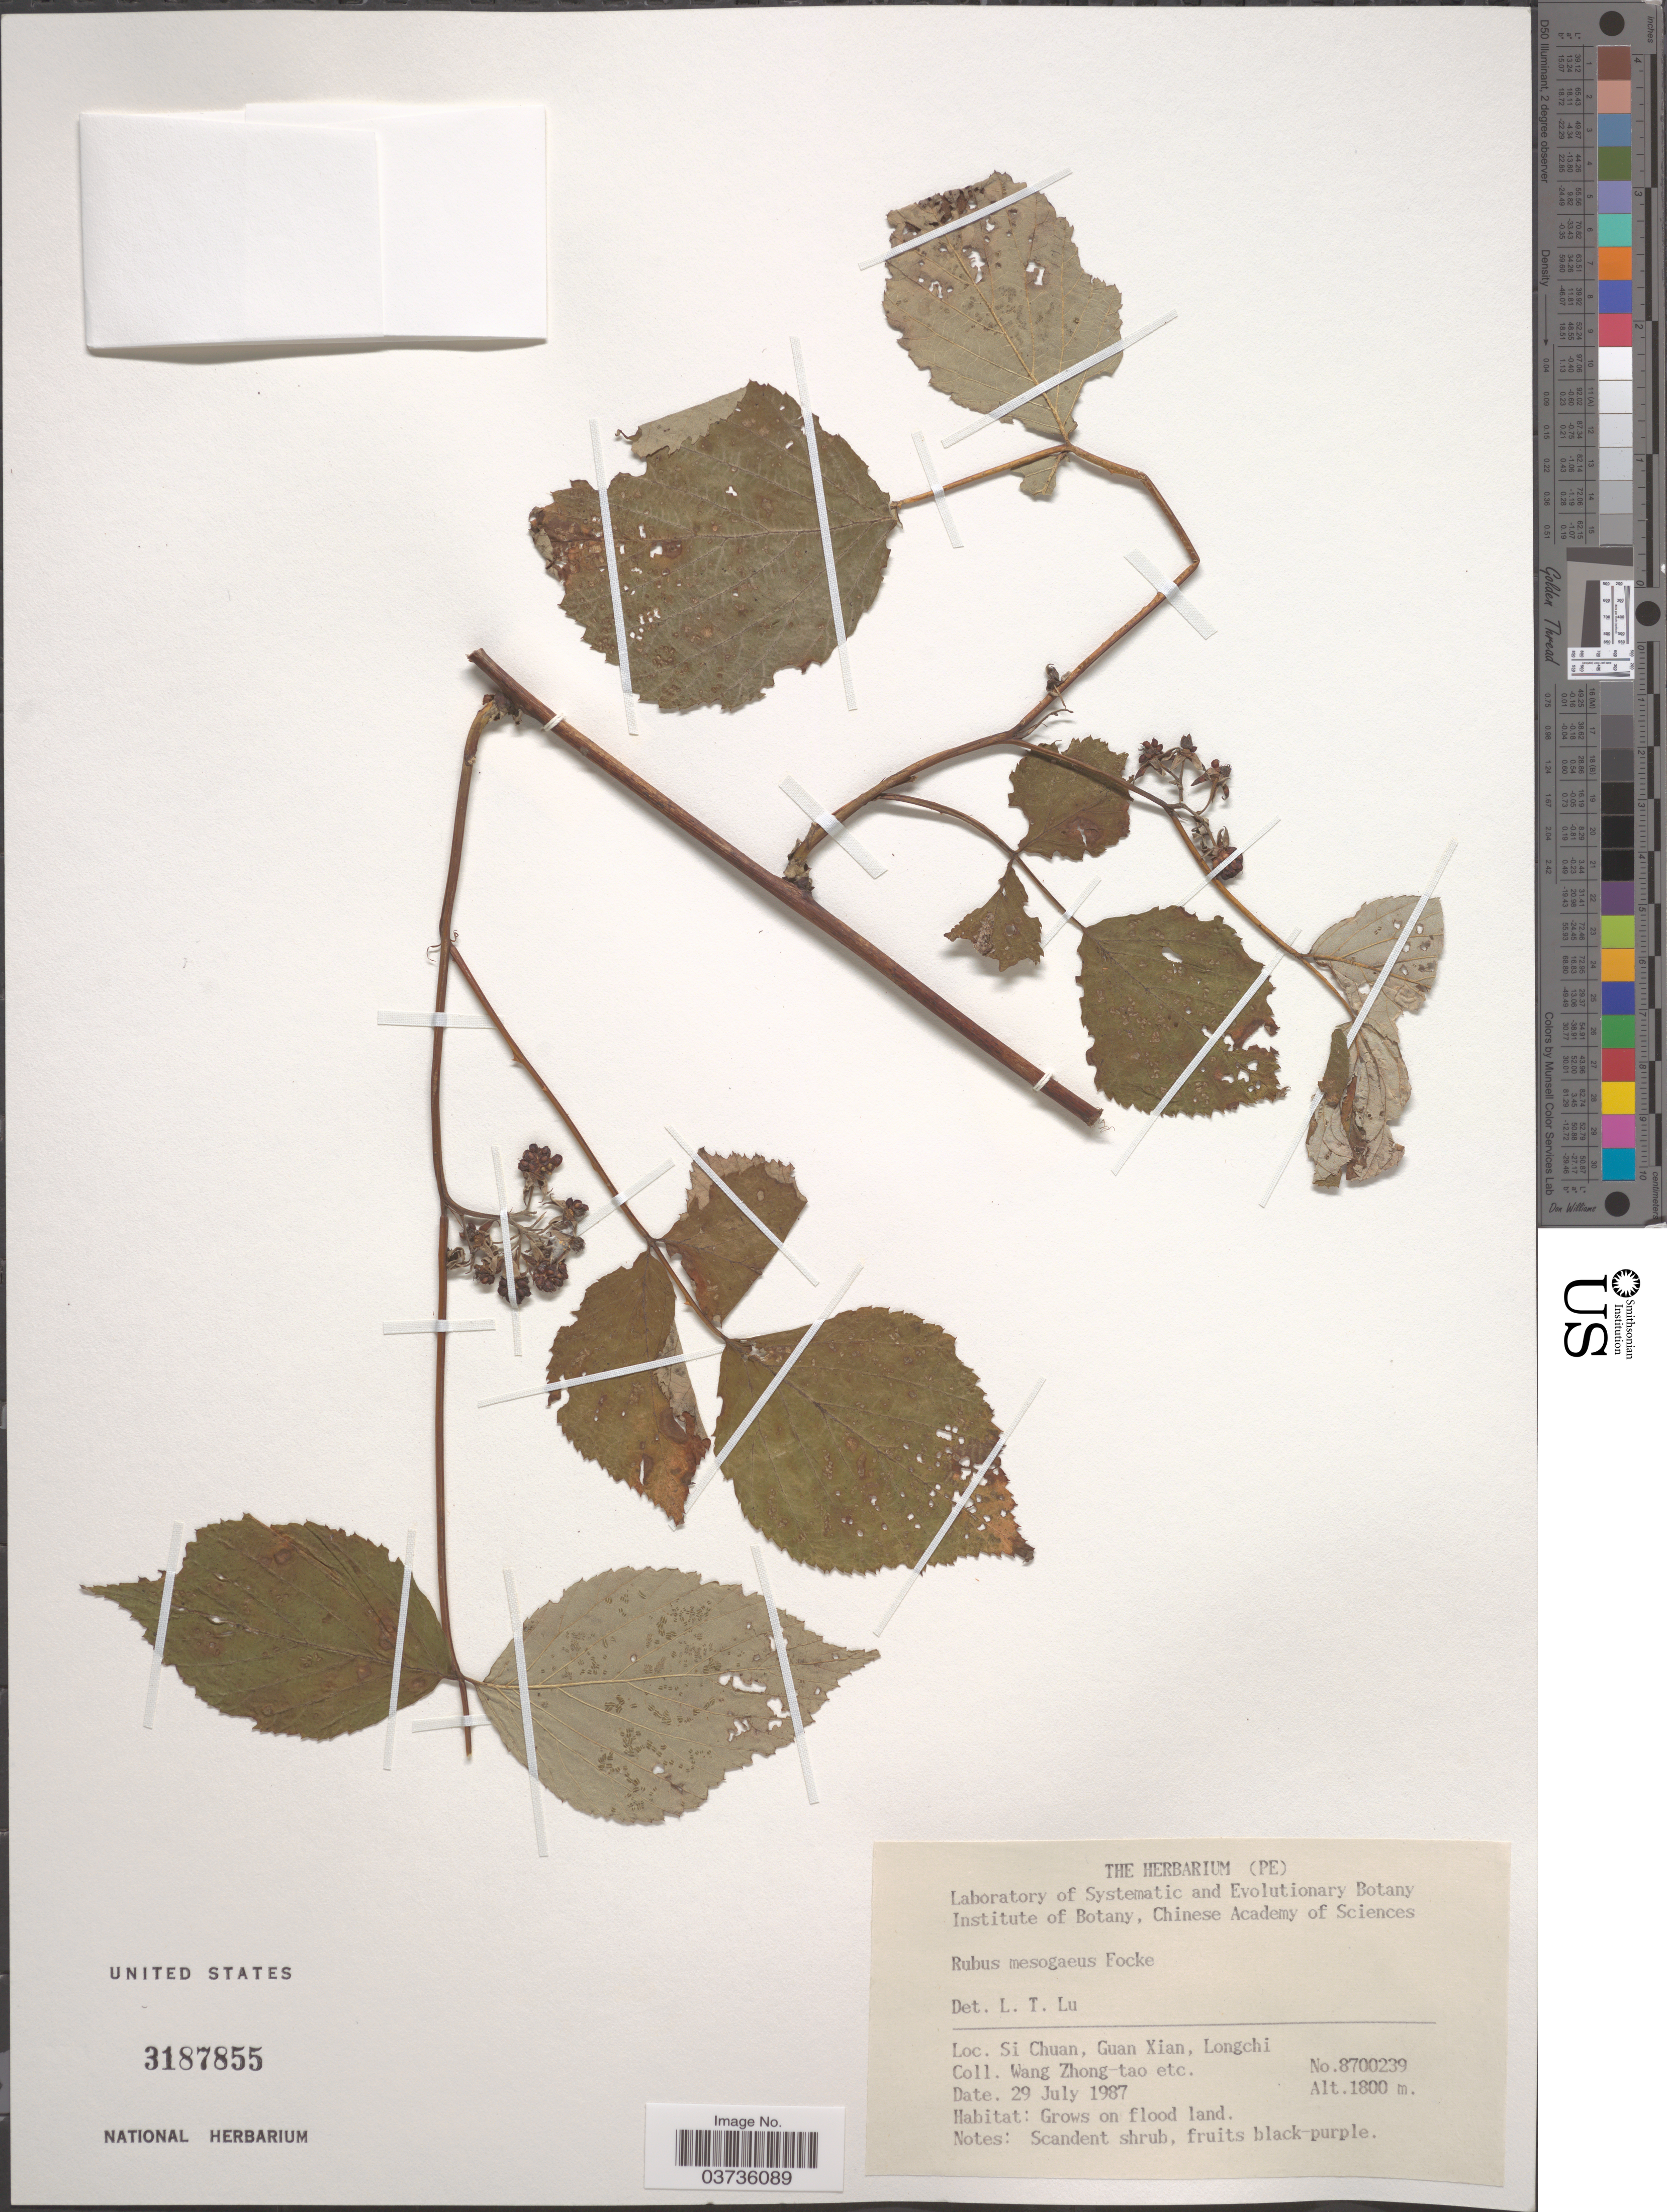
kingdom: Plantae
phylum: Tracheophyta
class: Magnoliopsida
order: Rosales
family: Rosaceae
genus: Rubus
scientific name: Rubus mesogaeus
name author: Focke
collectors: W. Zhong-Tao & et al.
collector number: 8700239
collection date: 1987-07-29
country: China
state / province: Sichuan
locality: Si Chuan, Guan Xian, Longchi.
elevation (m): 1800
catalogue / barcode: US 3187855